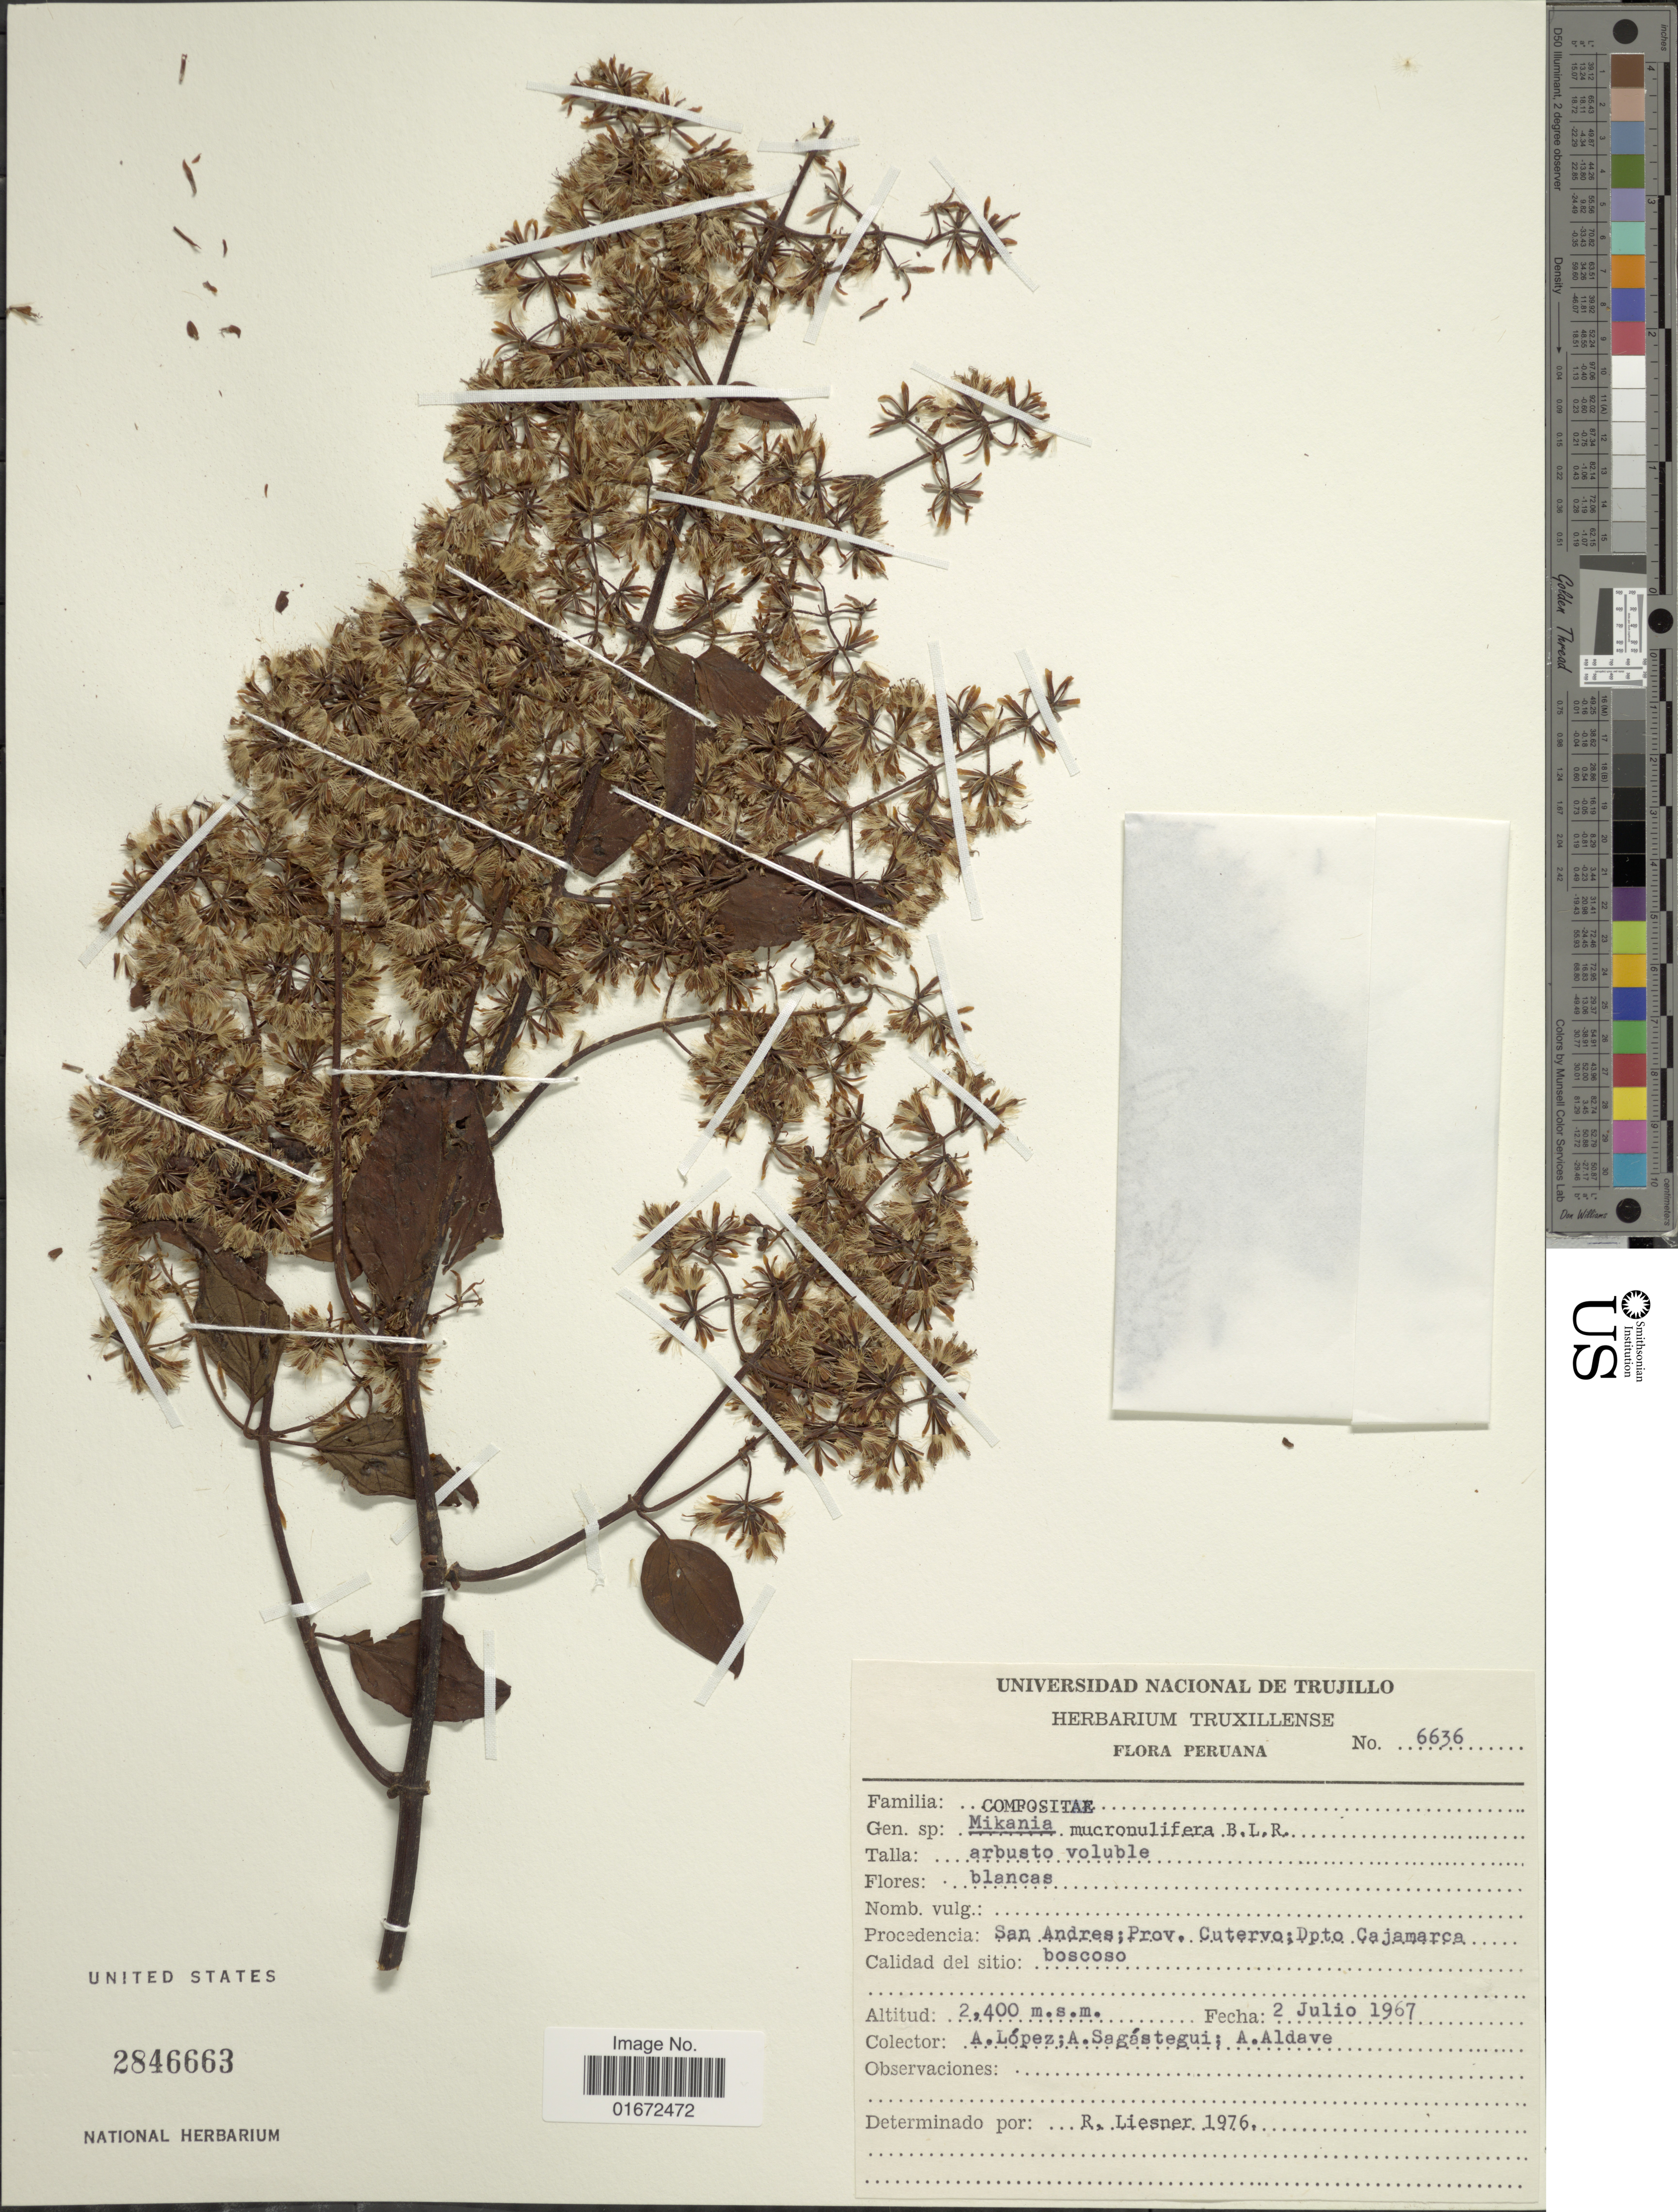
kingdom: Plantae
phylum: Tracheophyta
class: Magnoliopsida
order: Asterales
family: Asteraceae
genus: Mikania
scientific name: Mikania mucronulifera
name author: B.L. Rob.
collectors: A. López, A. Sagástegui A. & A. Aldave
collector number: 6636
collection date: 1967-07-02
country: Peru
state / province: Cajamarca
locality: San Andres; Prov. Cutervo; Dpto Cajamarca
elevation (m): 2400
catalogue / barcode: US 2846663